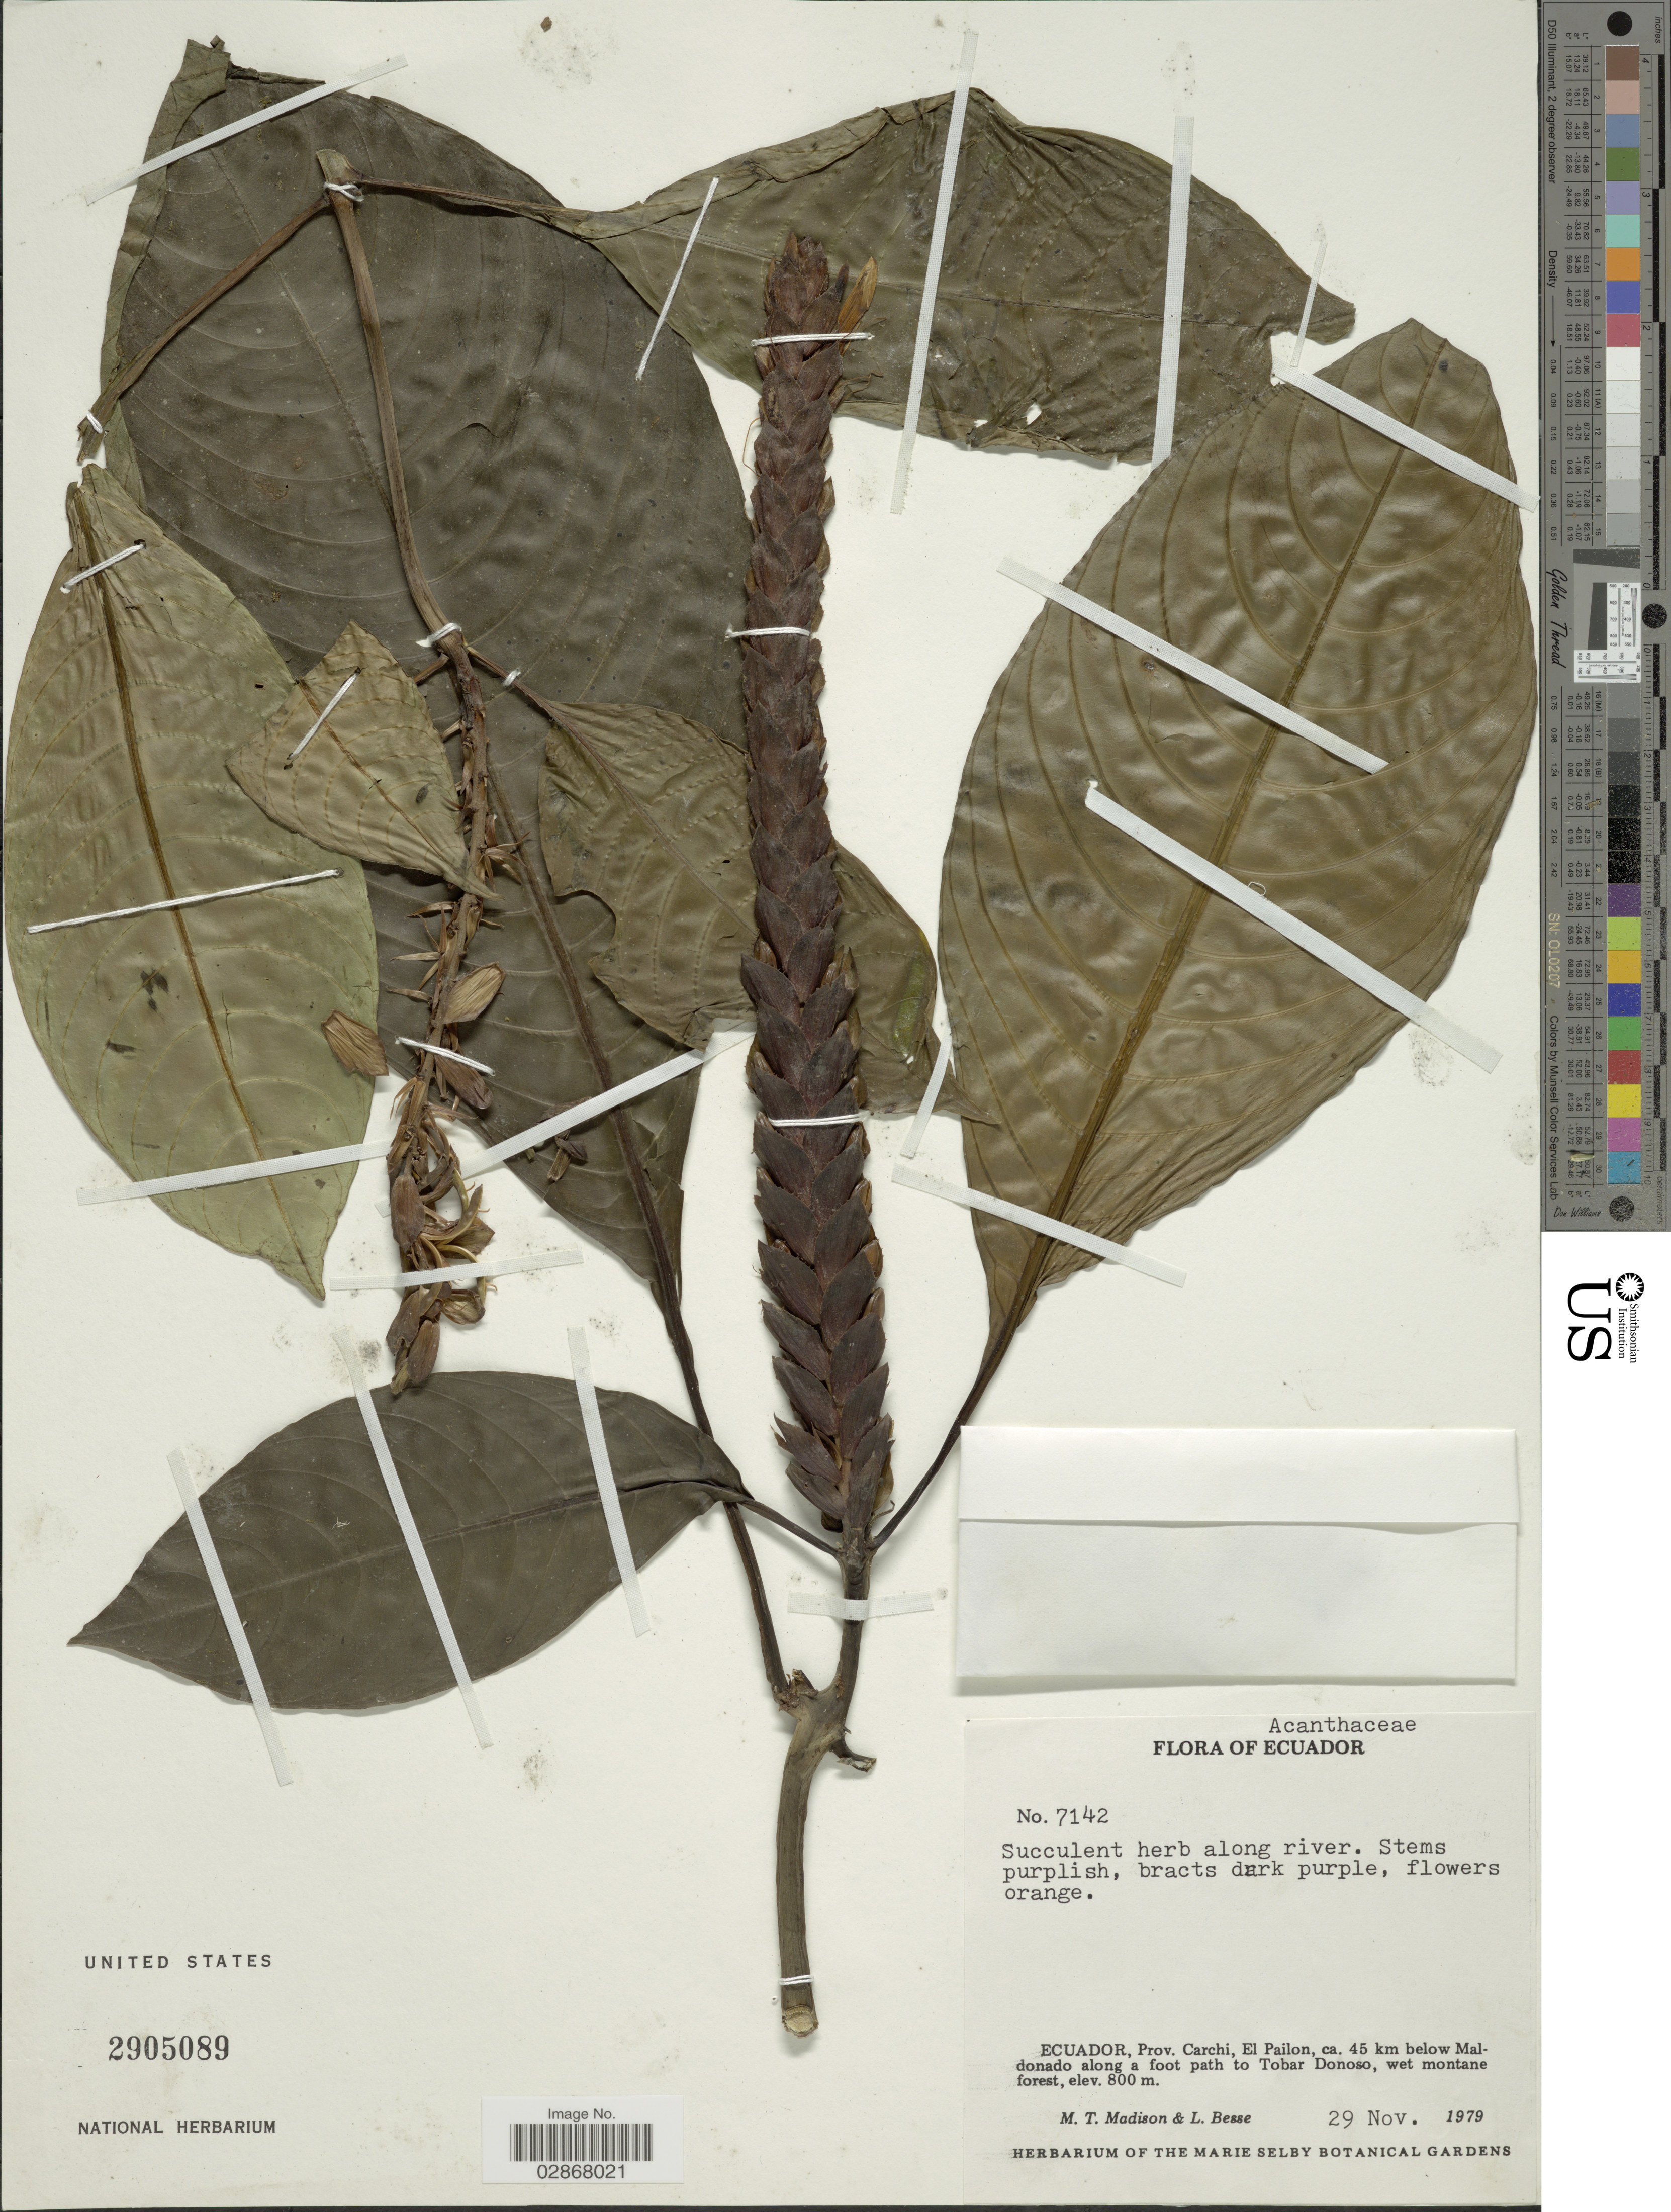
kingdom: Plantae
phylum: Tracheophyta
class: Magnoliopsida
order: Lamiales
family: Acanthaceae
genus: Encephalosphaera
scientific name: Encephalosphaera vitellina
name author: Lindau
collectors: M. T. Madison & L. Besse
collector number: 7142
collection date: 1979-11-29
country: Ecuador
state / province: Carchi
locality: El Pailon, ca. 45 km below Maldonado along a foot path to Tobar Donoso.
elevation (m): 800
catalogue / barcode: US 2905089